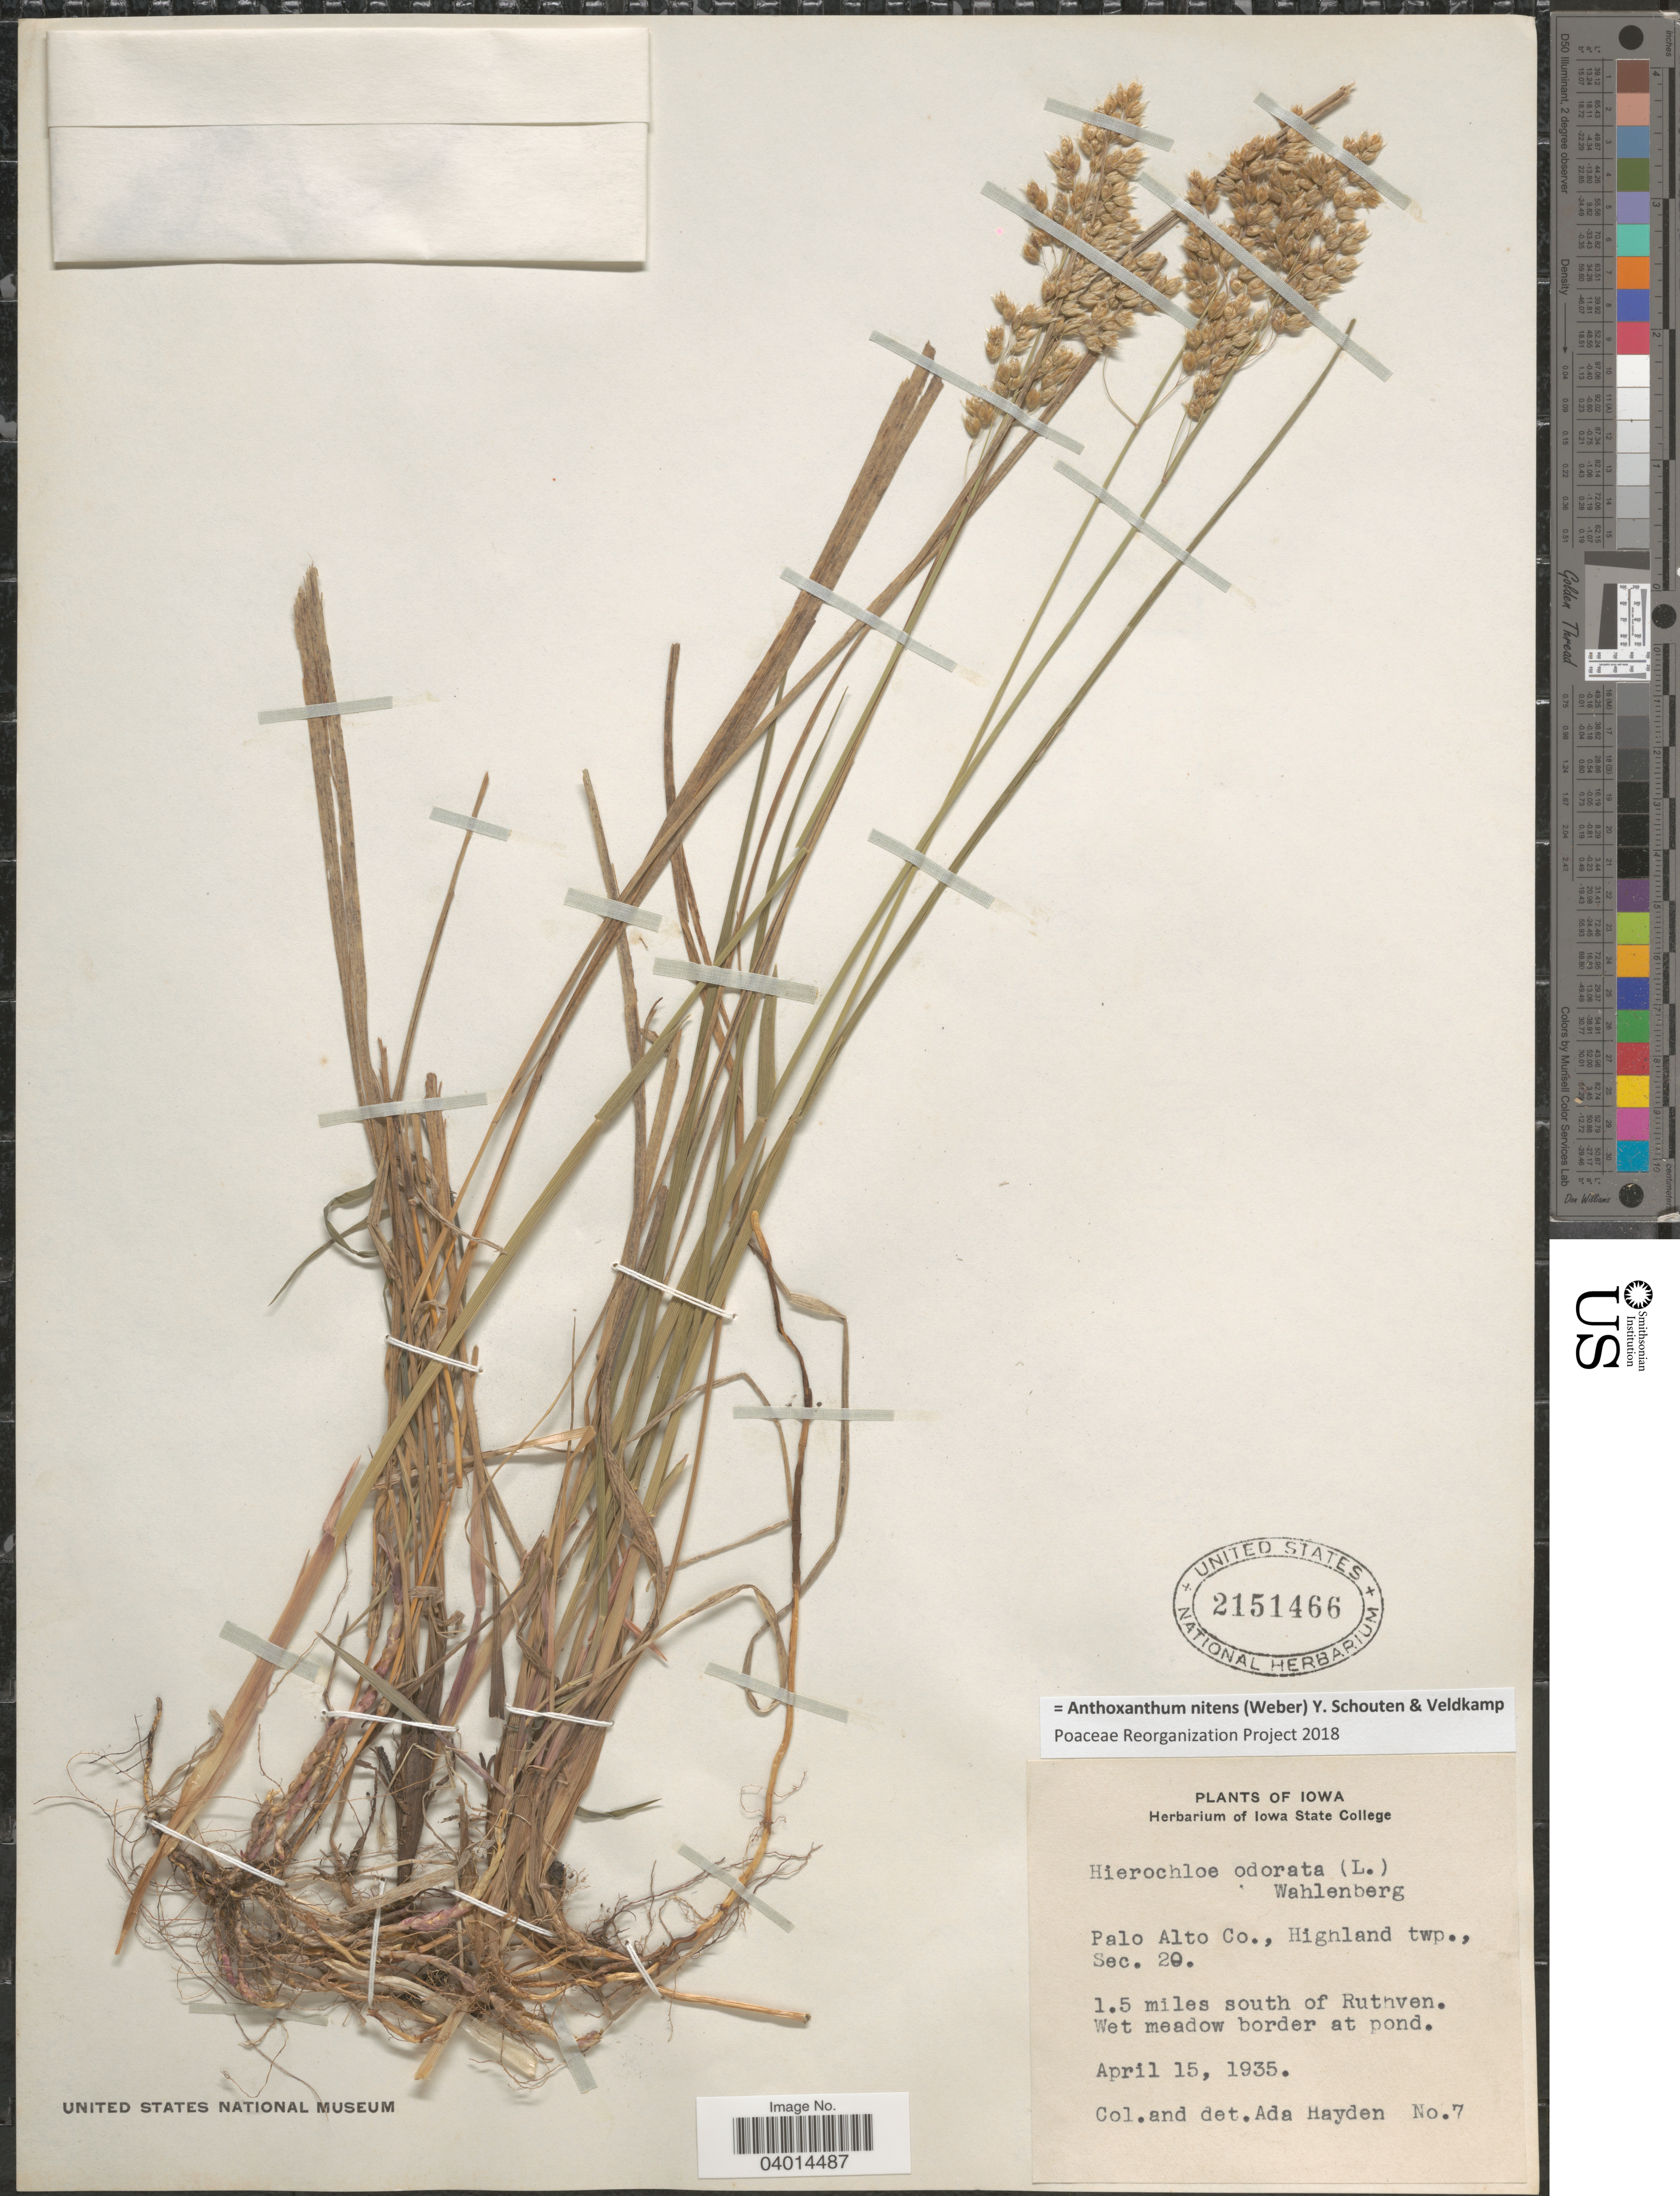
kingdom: Plantae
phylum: Tracheophyta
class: Liliopsida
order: Poales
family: Poaceae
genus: Anthoxanthum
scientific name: Anthoxanthum nitens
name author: (G.H. Weber) R.T.A. Schouten & Veldkamp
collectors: Ada Hayden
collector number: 7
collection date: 1935-04-15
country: United States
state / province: Iowa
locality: Palo Alto Co., Highland twp., Sec. 20. 1.5 miles south of Ruthven.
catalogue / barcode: US 2151466